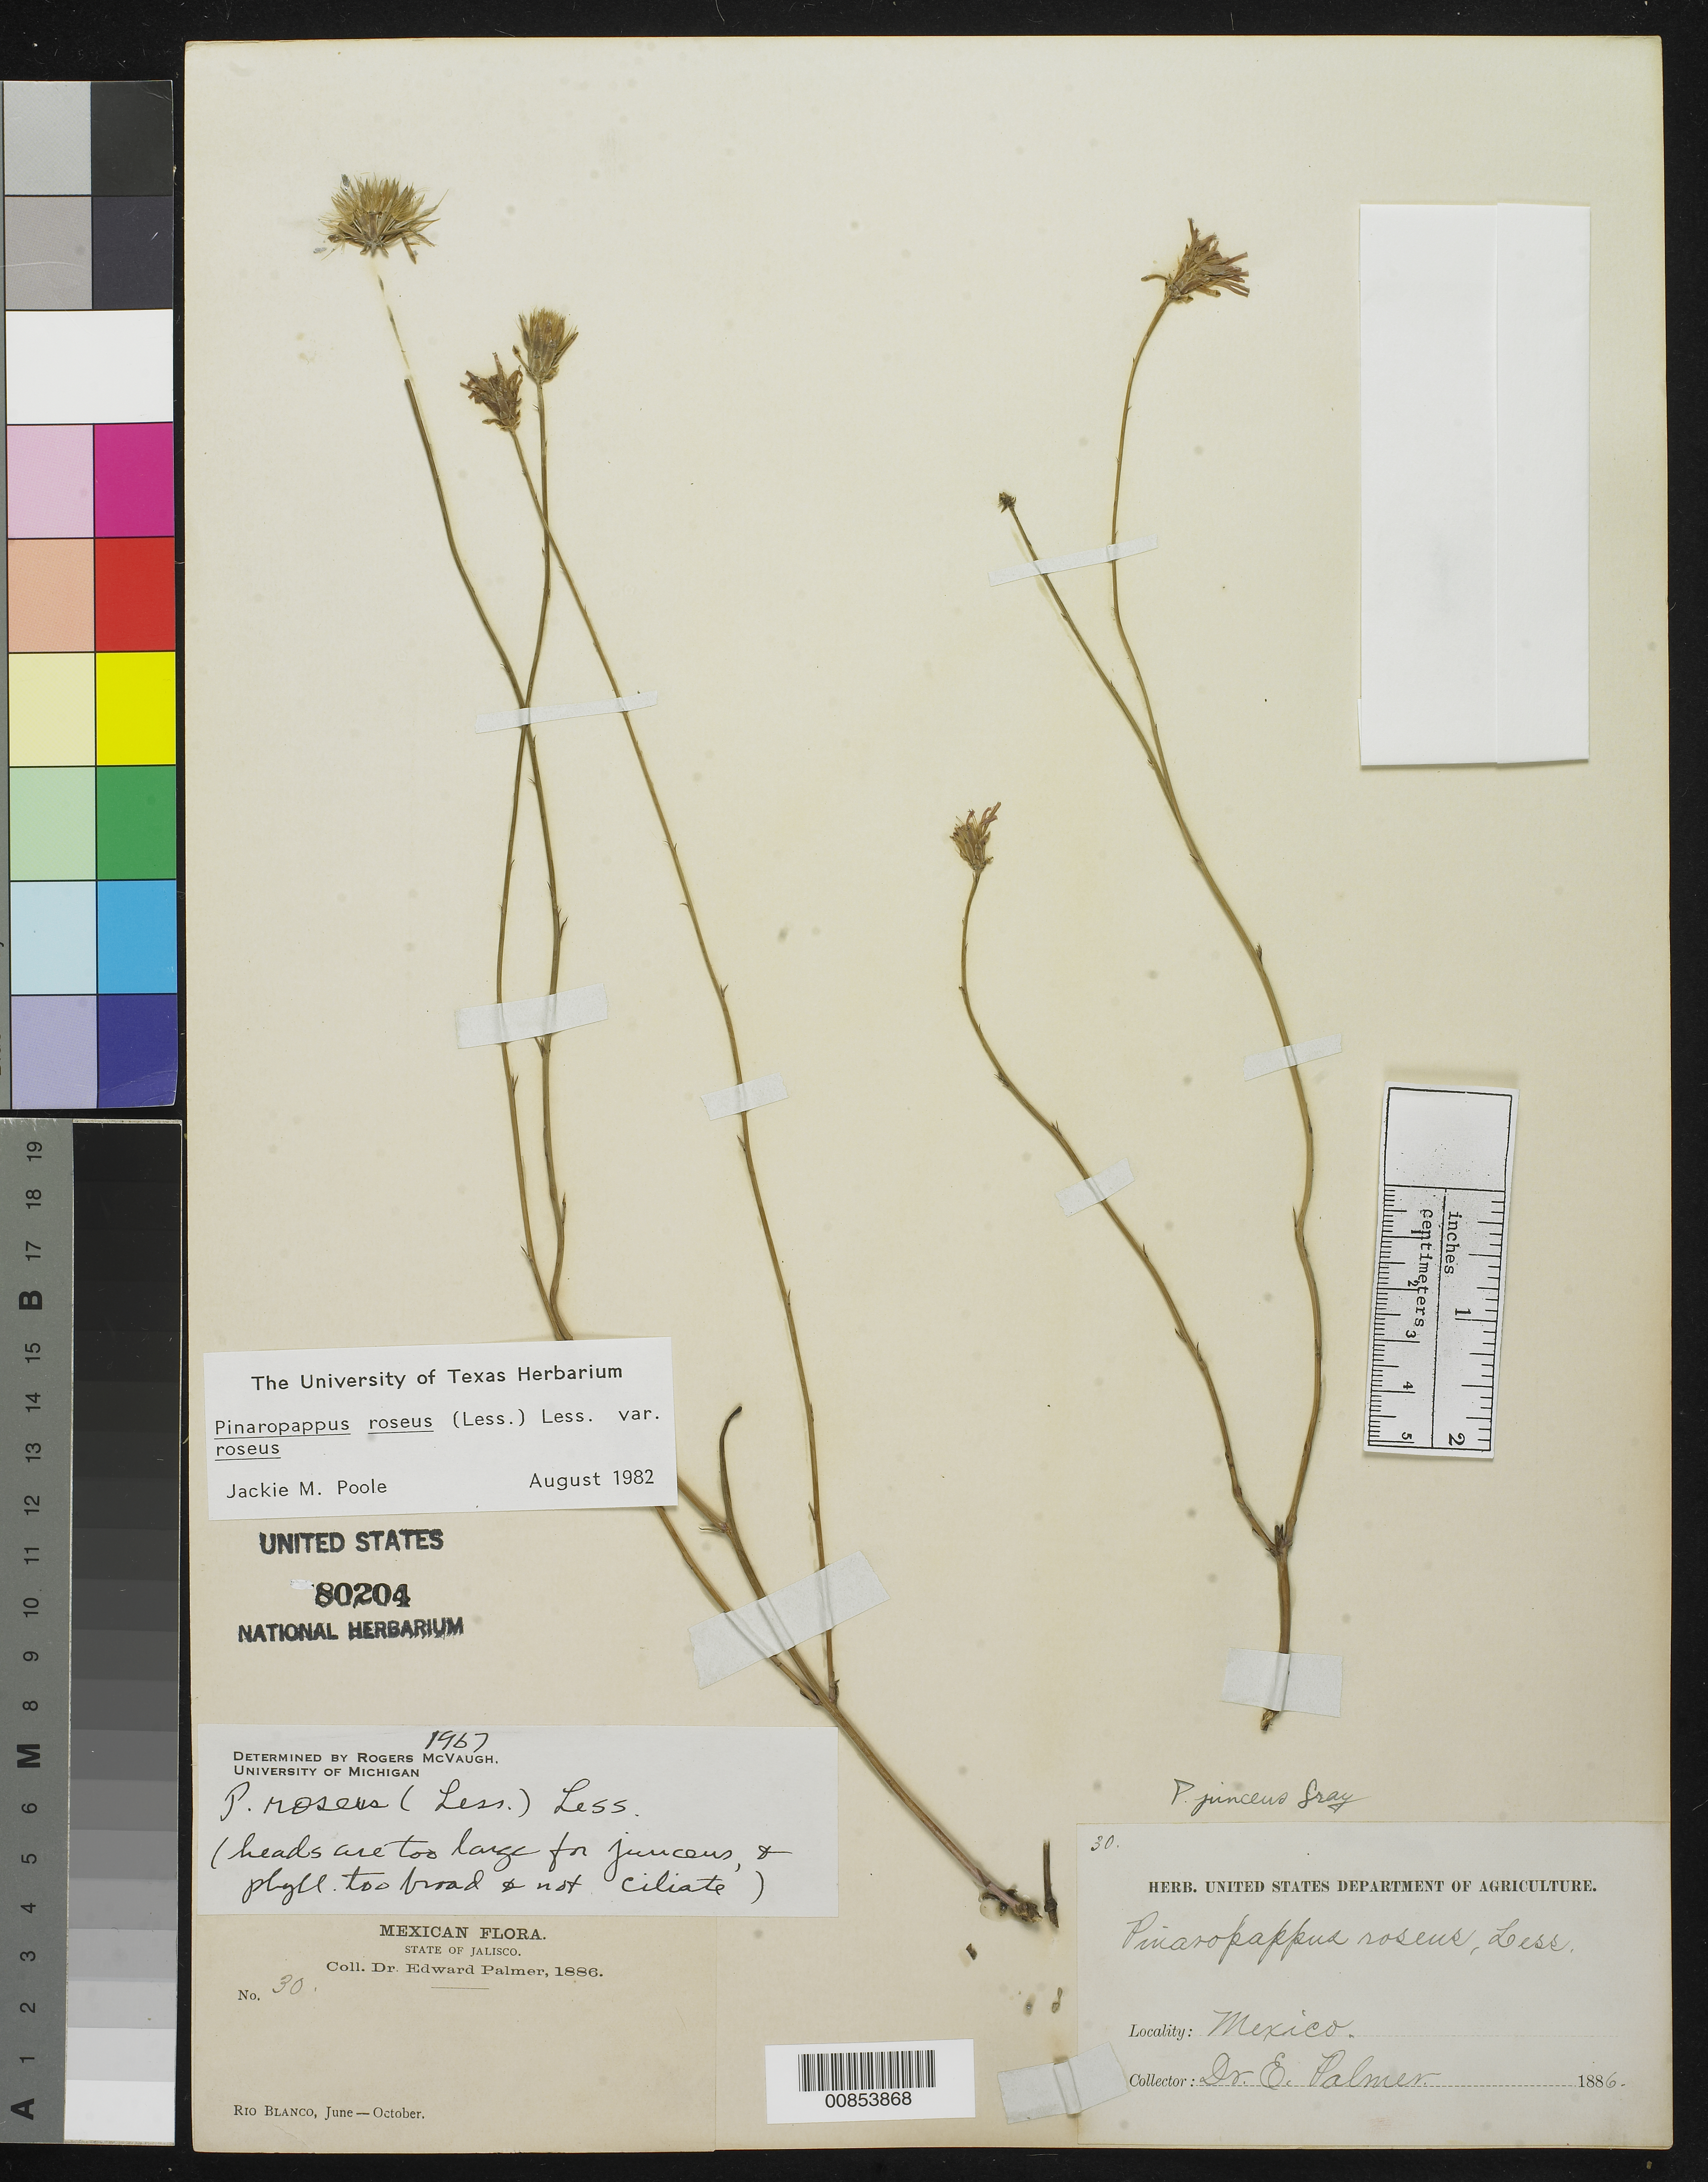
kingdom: Plantae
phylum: Tracheophyta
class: Magnoliopsida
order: Asterales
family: Asteraceae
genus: Pinaropappus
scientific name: Pinaropappus roseus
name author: Less.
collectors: E. Palmer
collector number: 30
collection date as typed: Jun 1886 to -- Oct 1886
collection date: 1886-06/1886-10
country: Mexico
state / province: Jalisco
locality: Río Blanco, Jalisco.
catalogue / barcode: US 80204